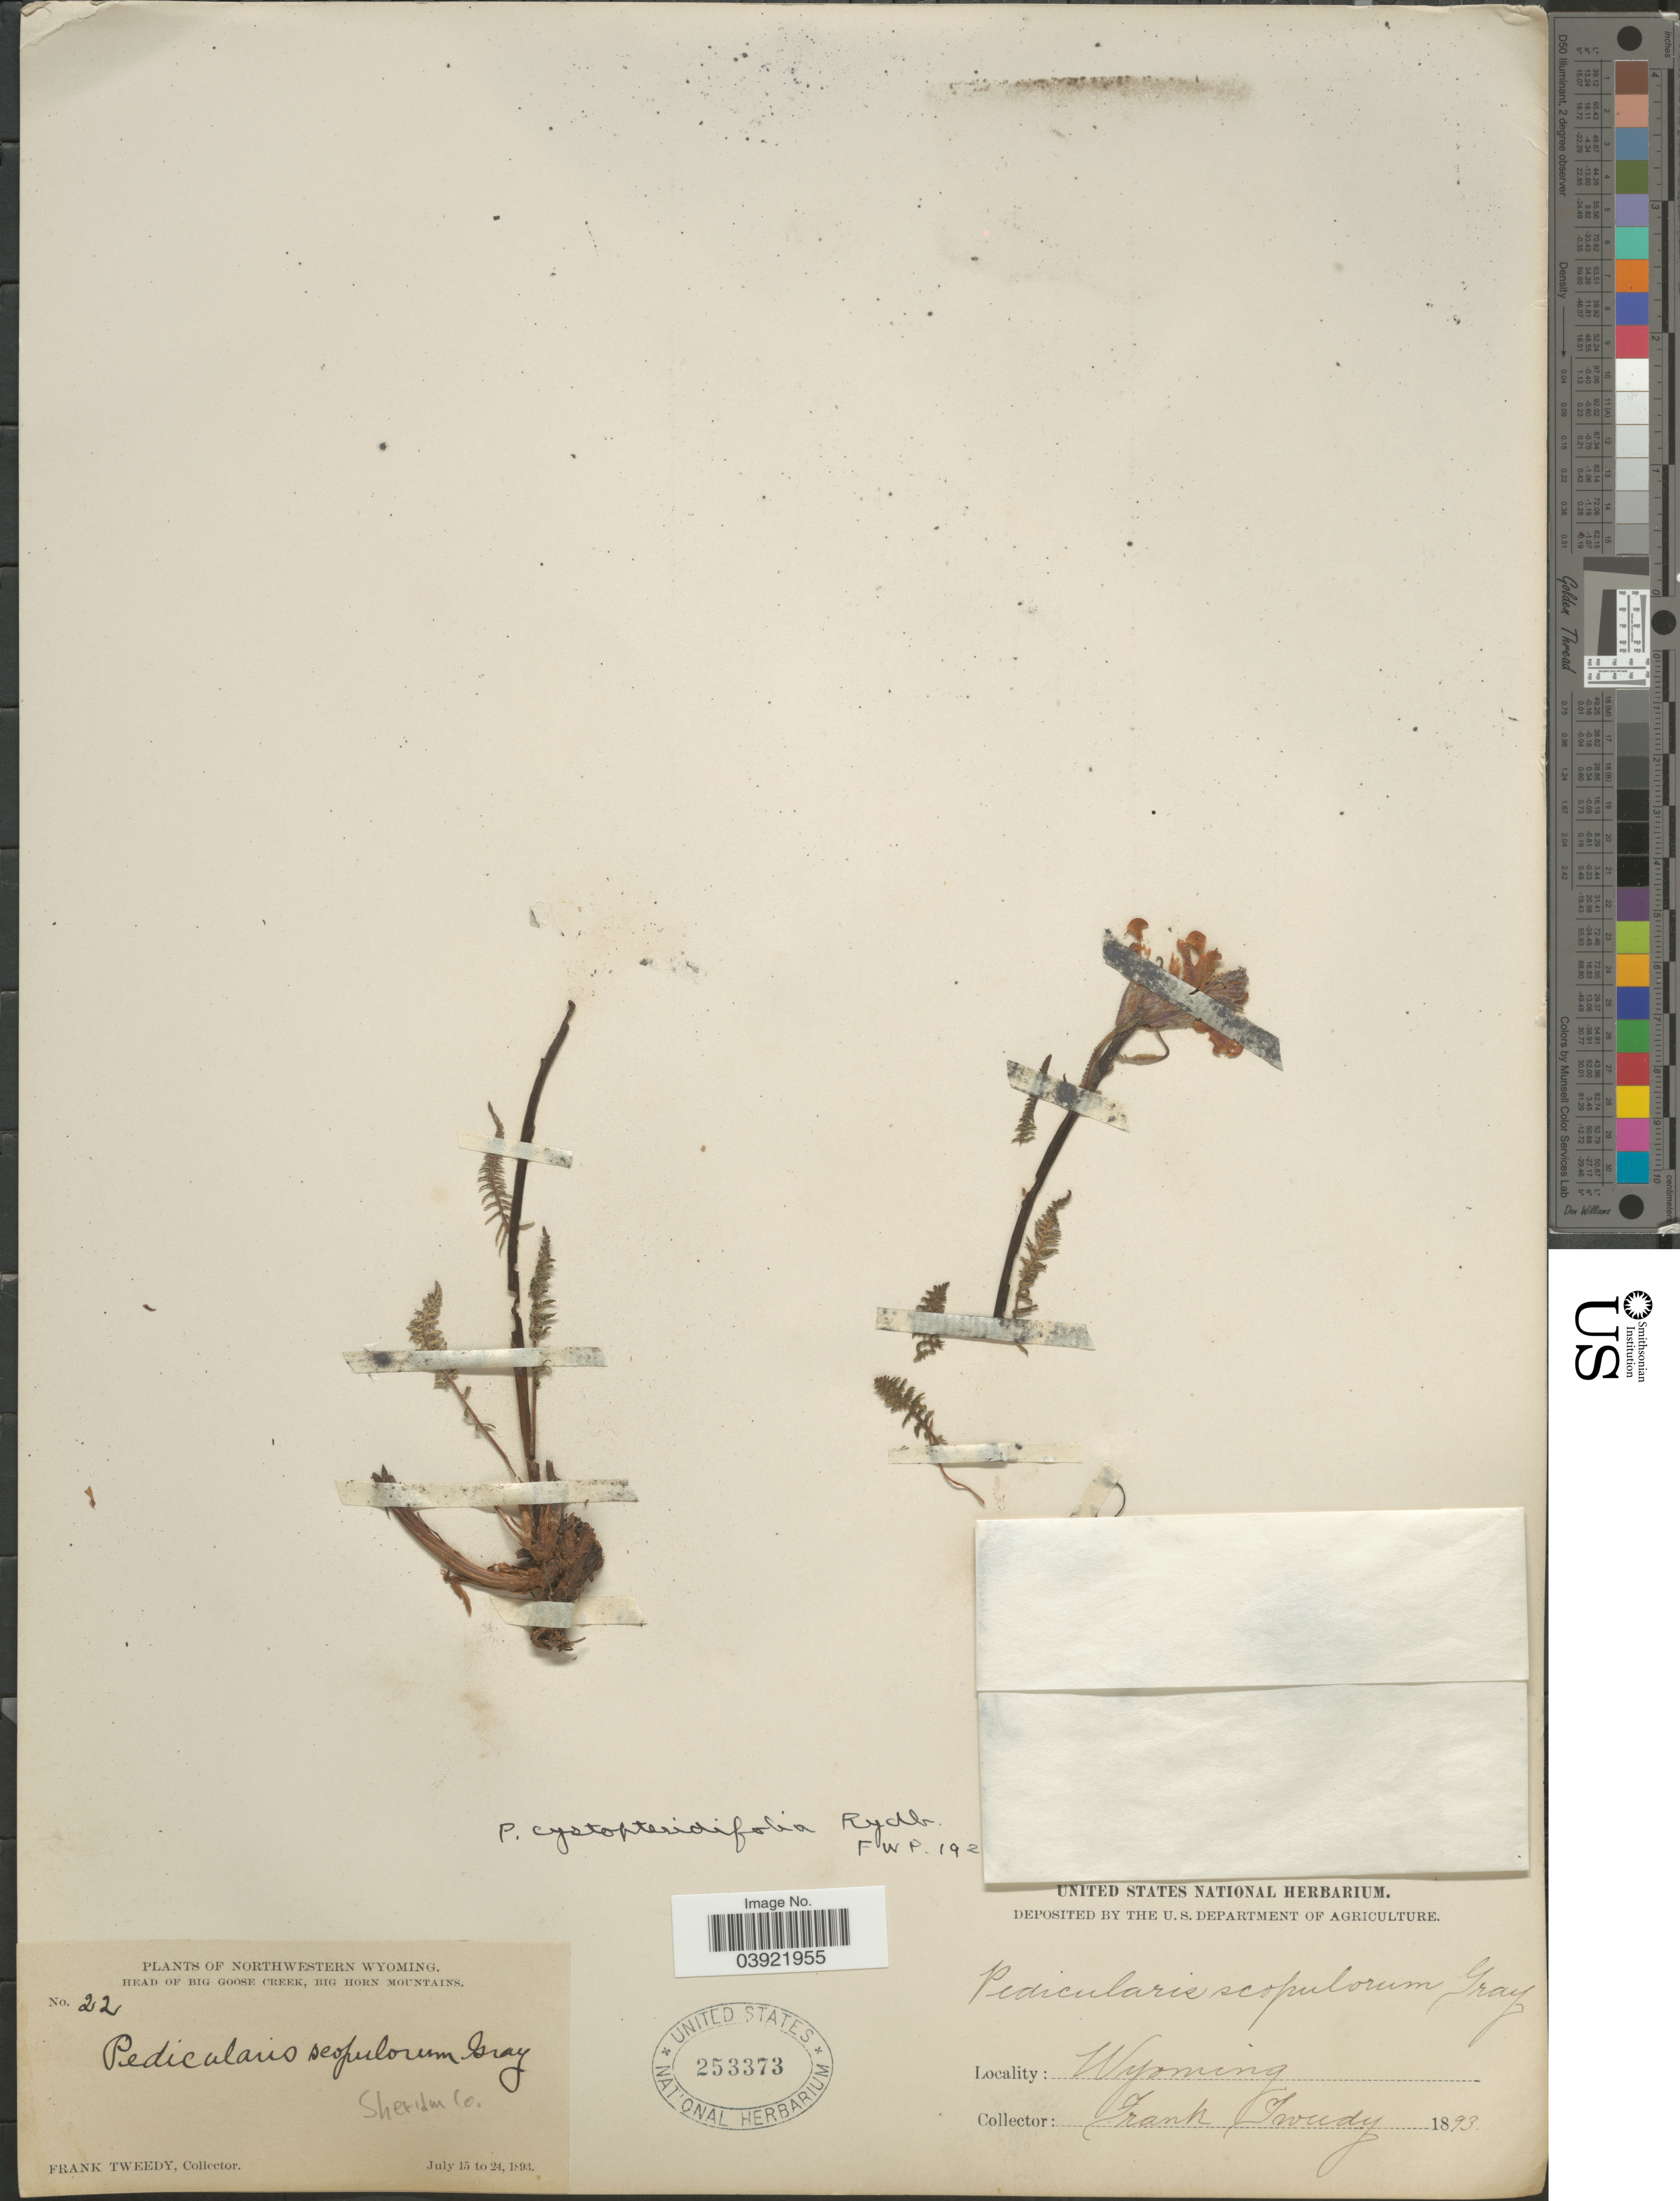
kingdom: Plantae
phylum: Tracheophyta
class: Magnoliopsida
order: Lamiales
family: Orobanchaceae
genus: Pedicularis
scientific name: Pedicularis cystopteridifolia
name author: Rydb.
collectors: F. Tweedy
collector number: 22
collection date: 1893-07-15/1893-07-24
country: United States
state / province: Wyoming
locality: Northwestern Wyoming. Head of Big Goose Creek, Big Horn Mountains. Sheridan Co.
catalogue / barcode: US 253373